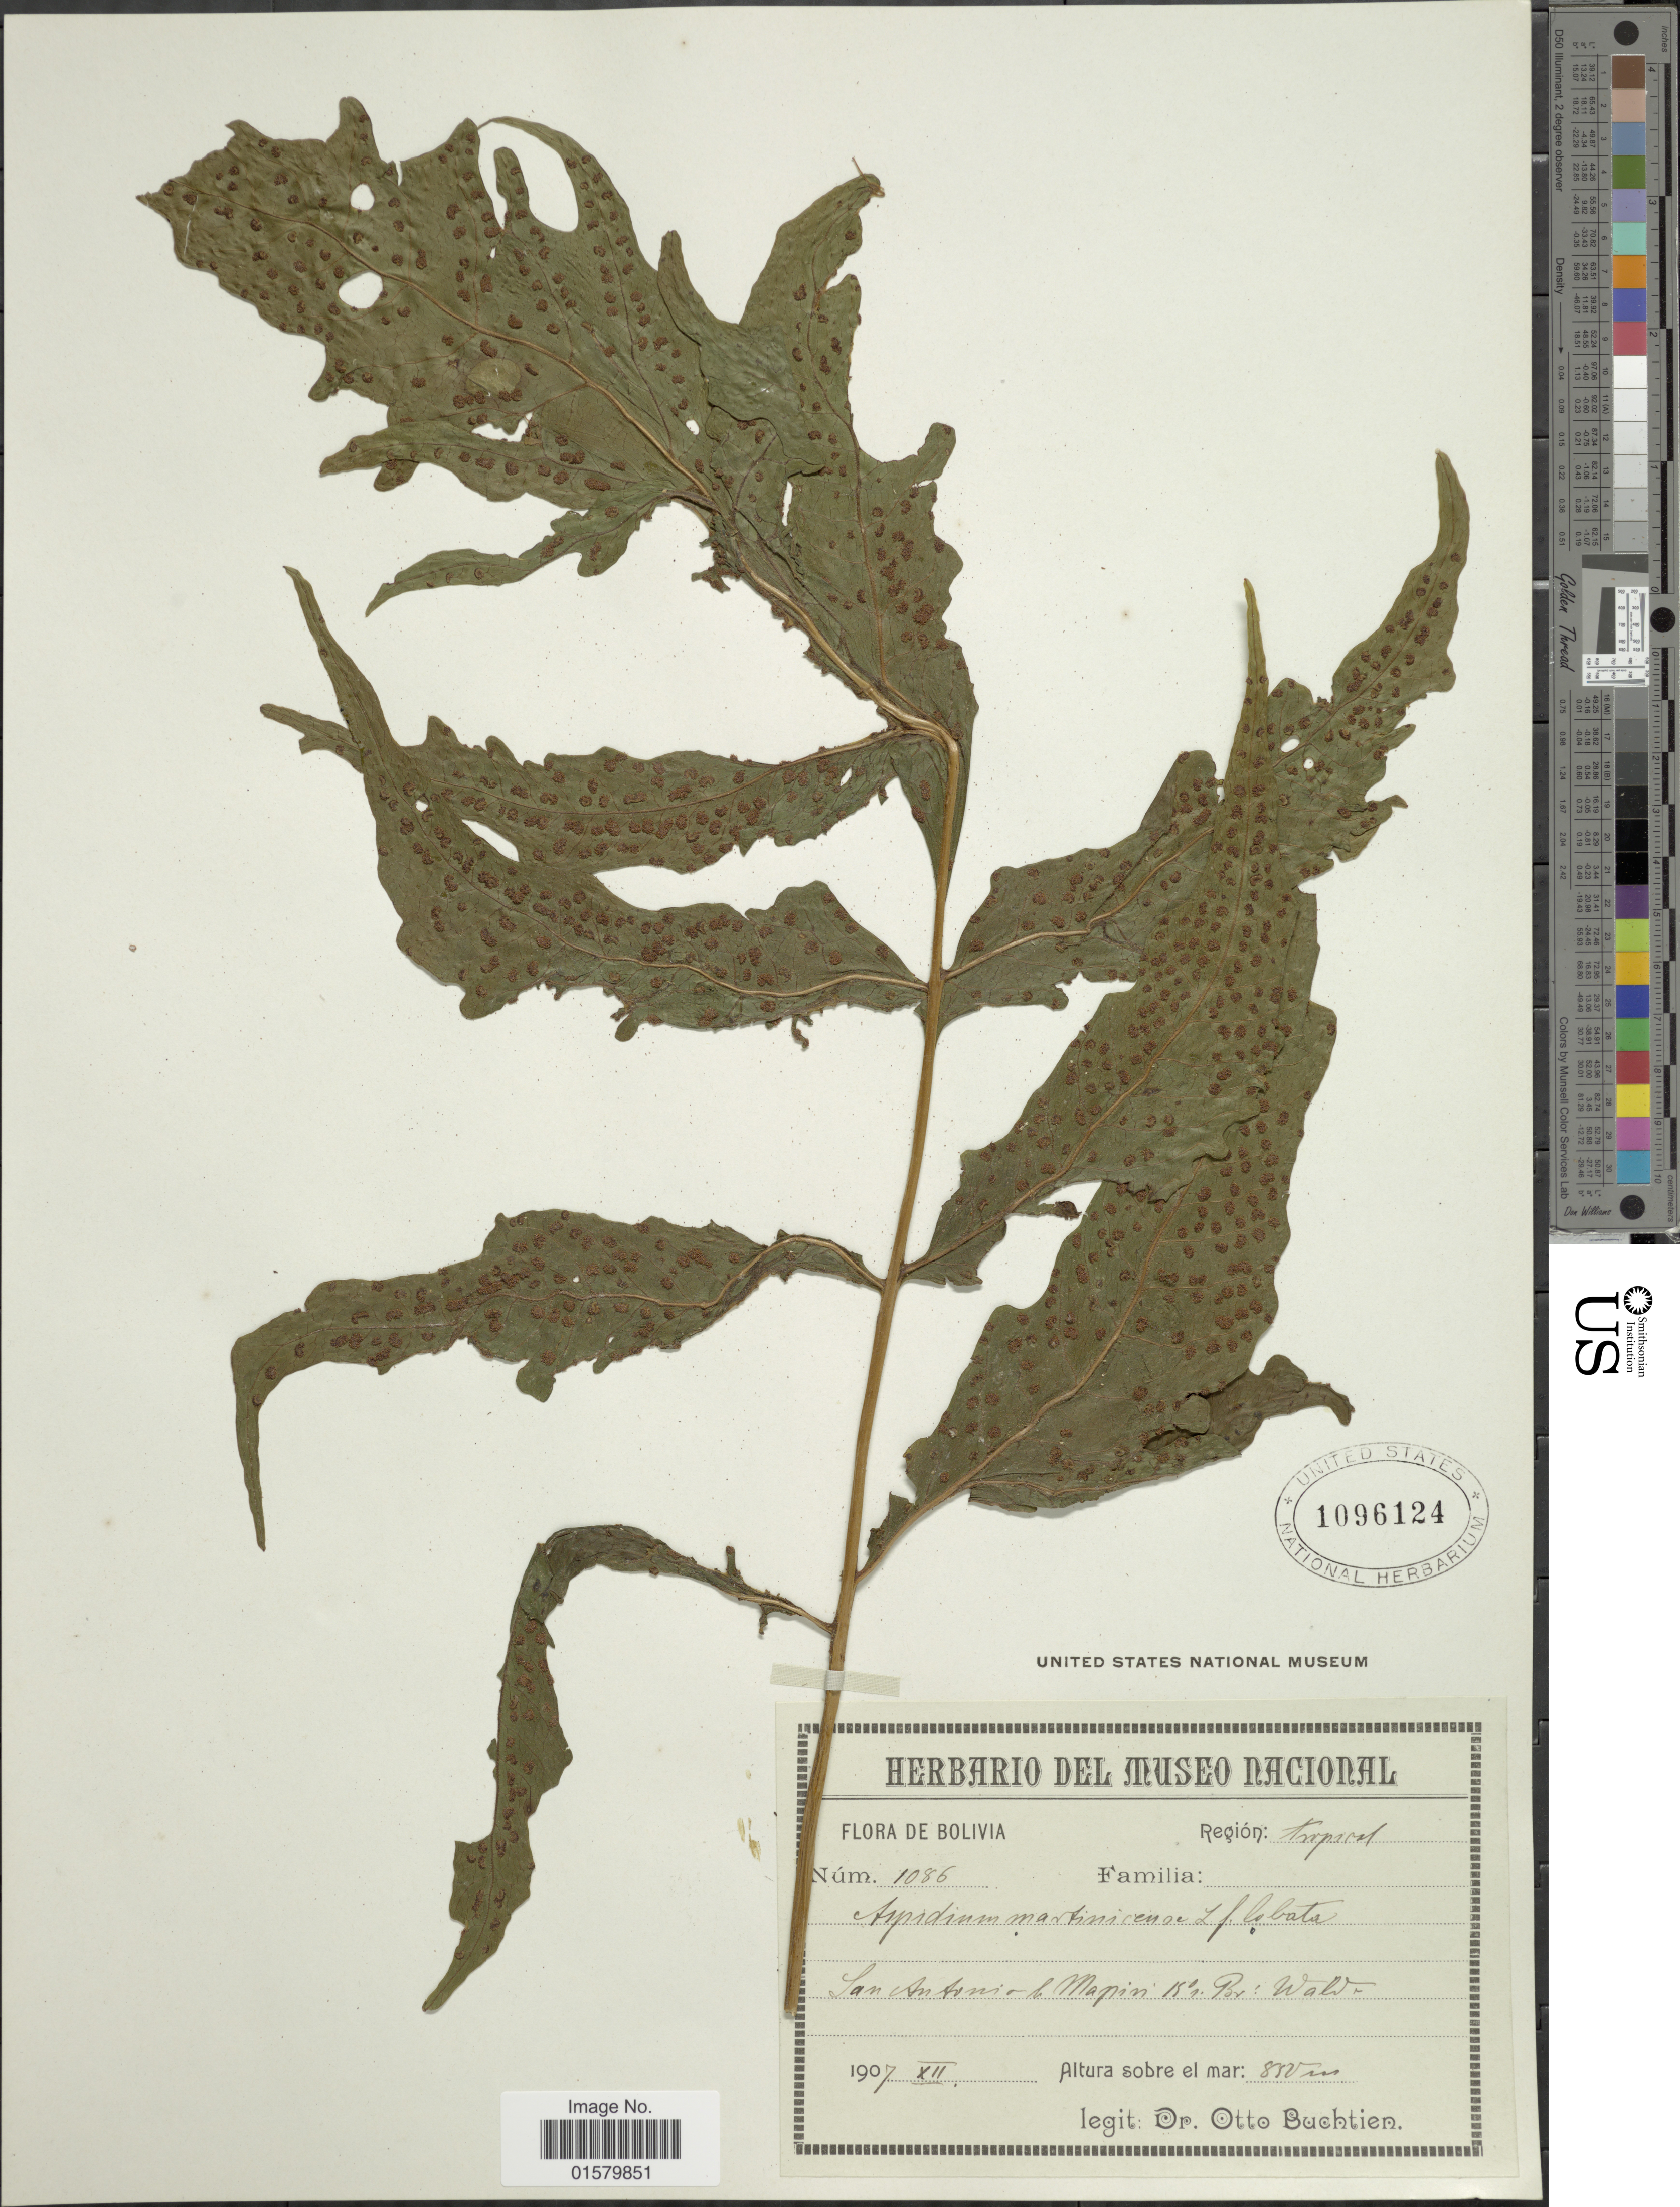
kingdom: Plantae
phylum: Tracheophyta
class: Polypodiopsida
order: Polypodiales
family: Tectariaceae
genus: Tectaria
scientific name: Tectaria pilosa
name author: (Fée) Maxon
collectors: O. Buchtien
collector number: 1086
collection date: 1907-12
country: Bolivia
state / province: La Paz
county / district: Mapiri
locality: San Antonio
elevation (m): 850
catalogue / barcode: US 1096124